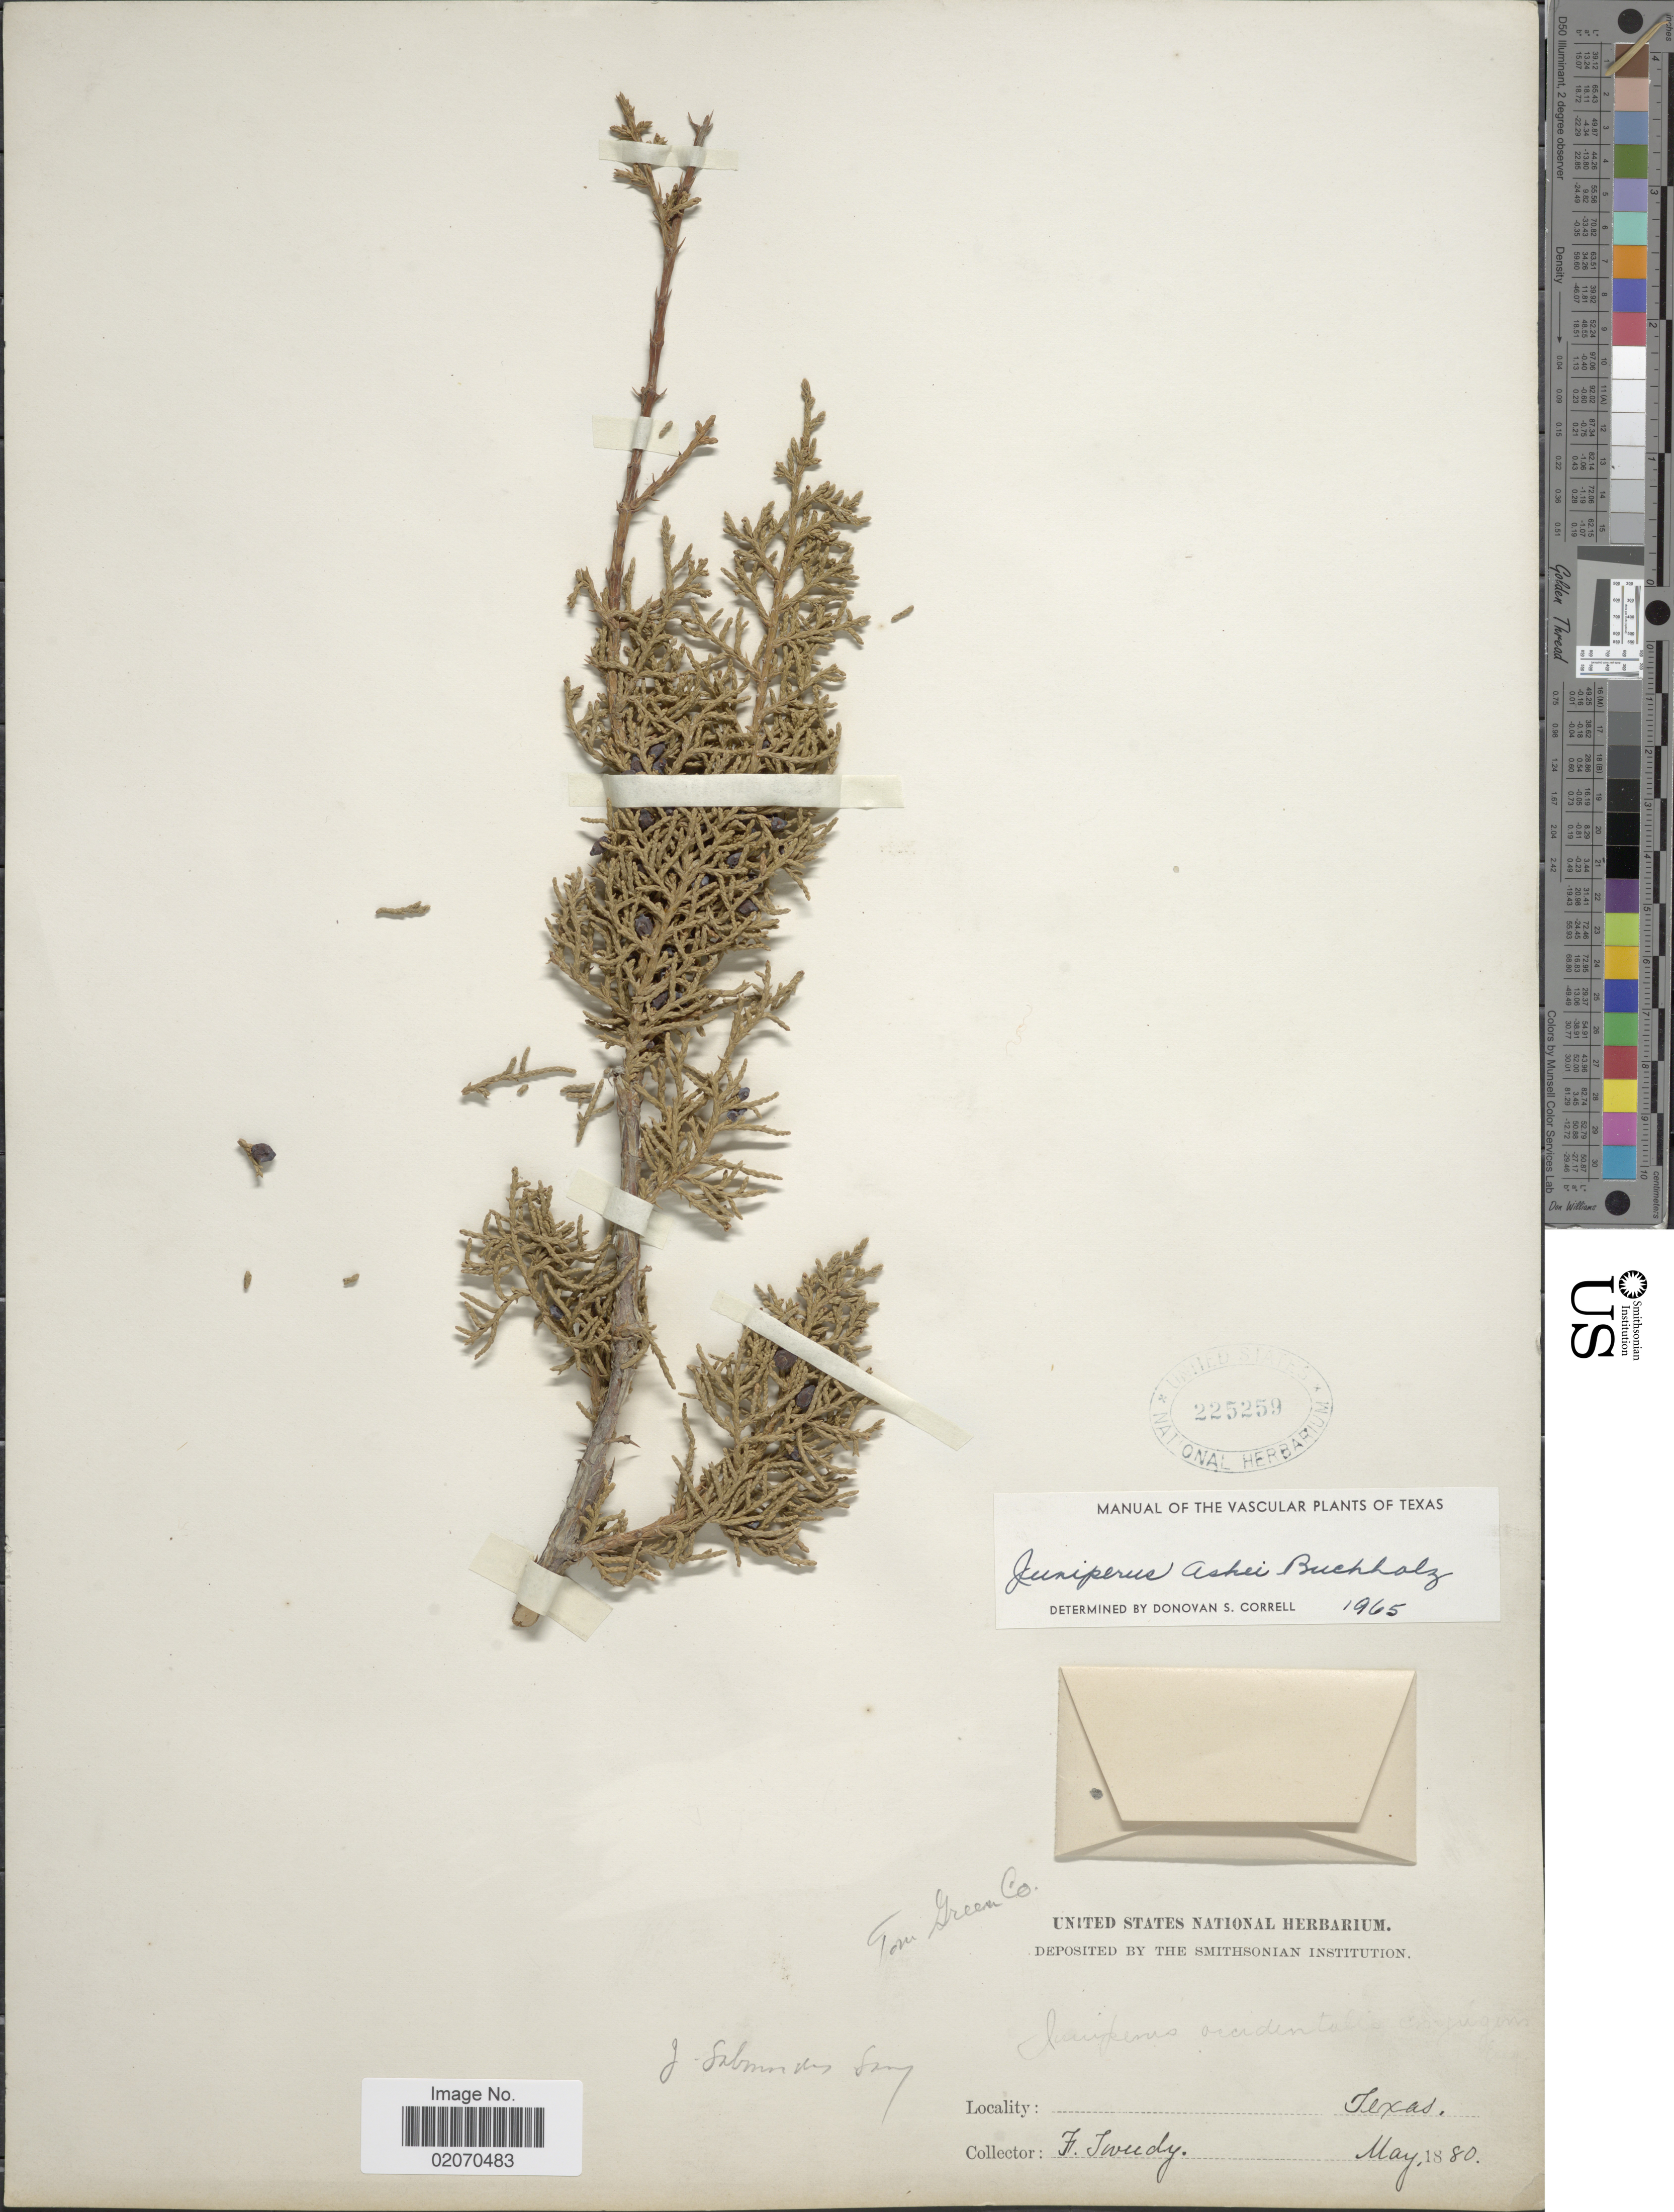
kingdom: Plantae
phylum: Tracheophyta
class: Pinopsida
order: Pinales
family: Cupressaceae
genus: Juniperus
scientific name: Juniperus ashei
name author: J. Buchholz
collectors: F. Tweedy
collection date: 1880-05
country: United States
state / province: Texas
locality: Tom Green Co.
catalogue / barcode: US 225259